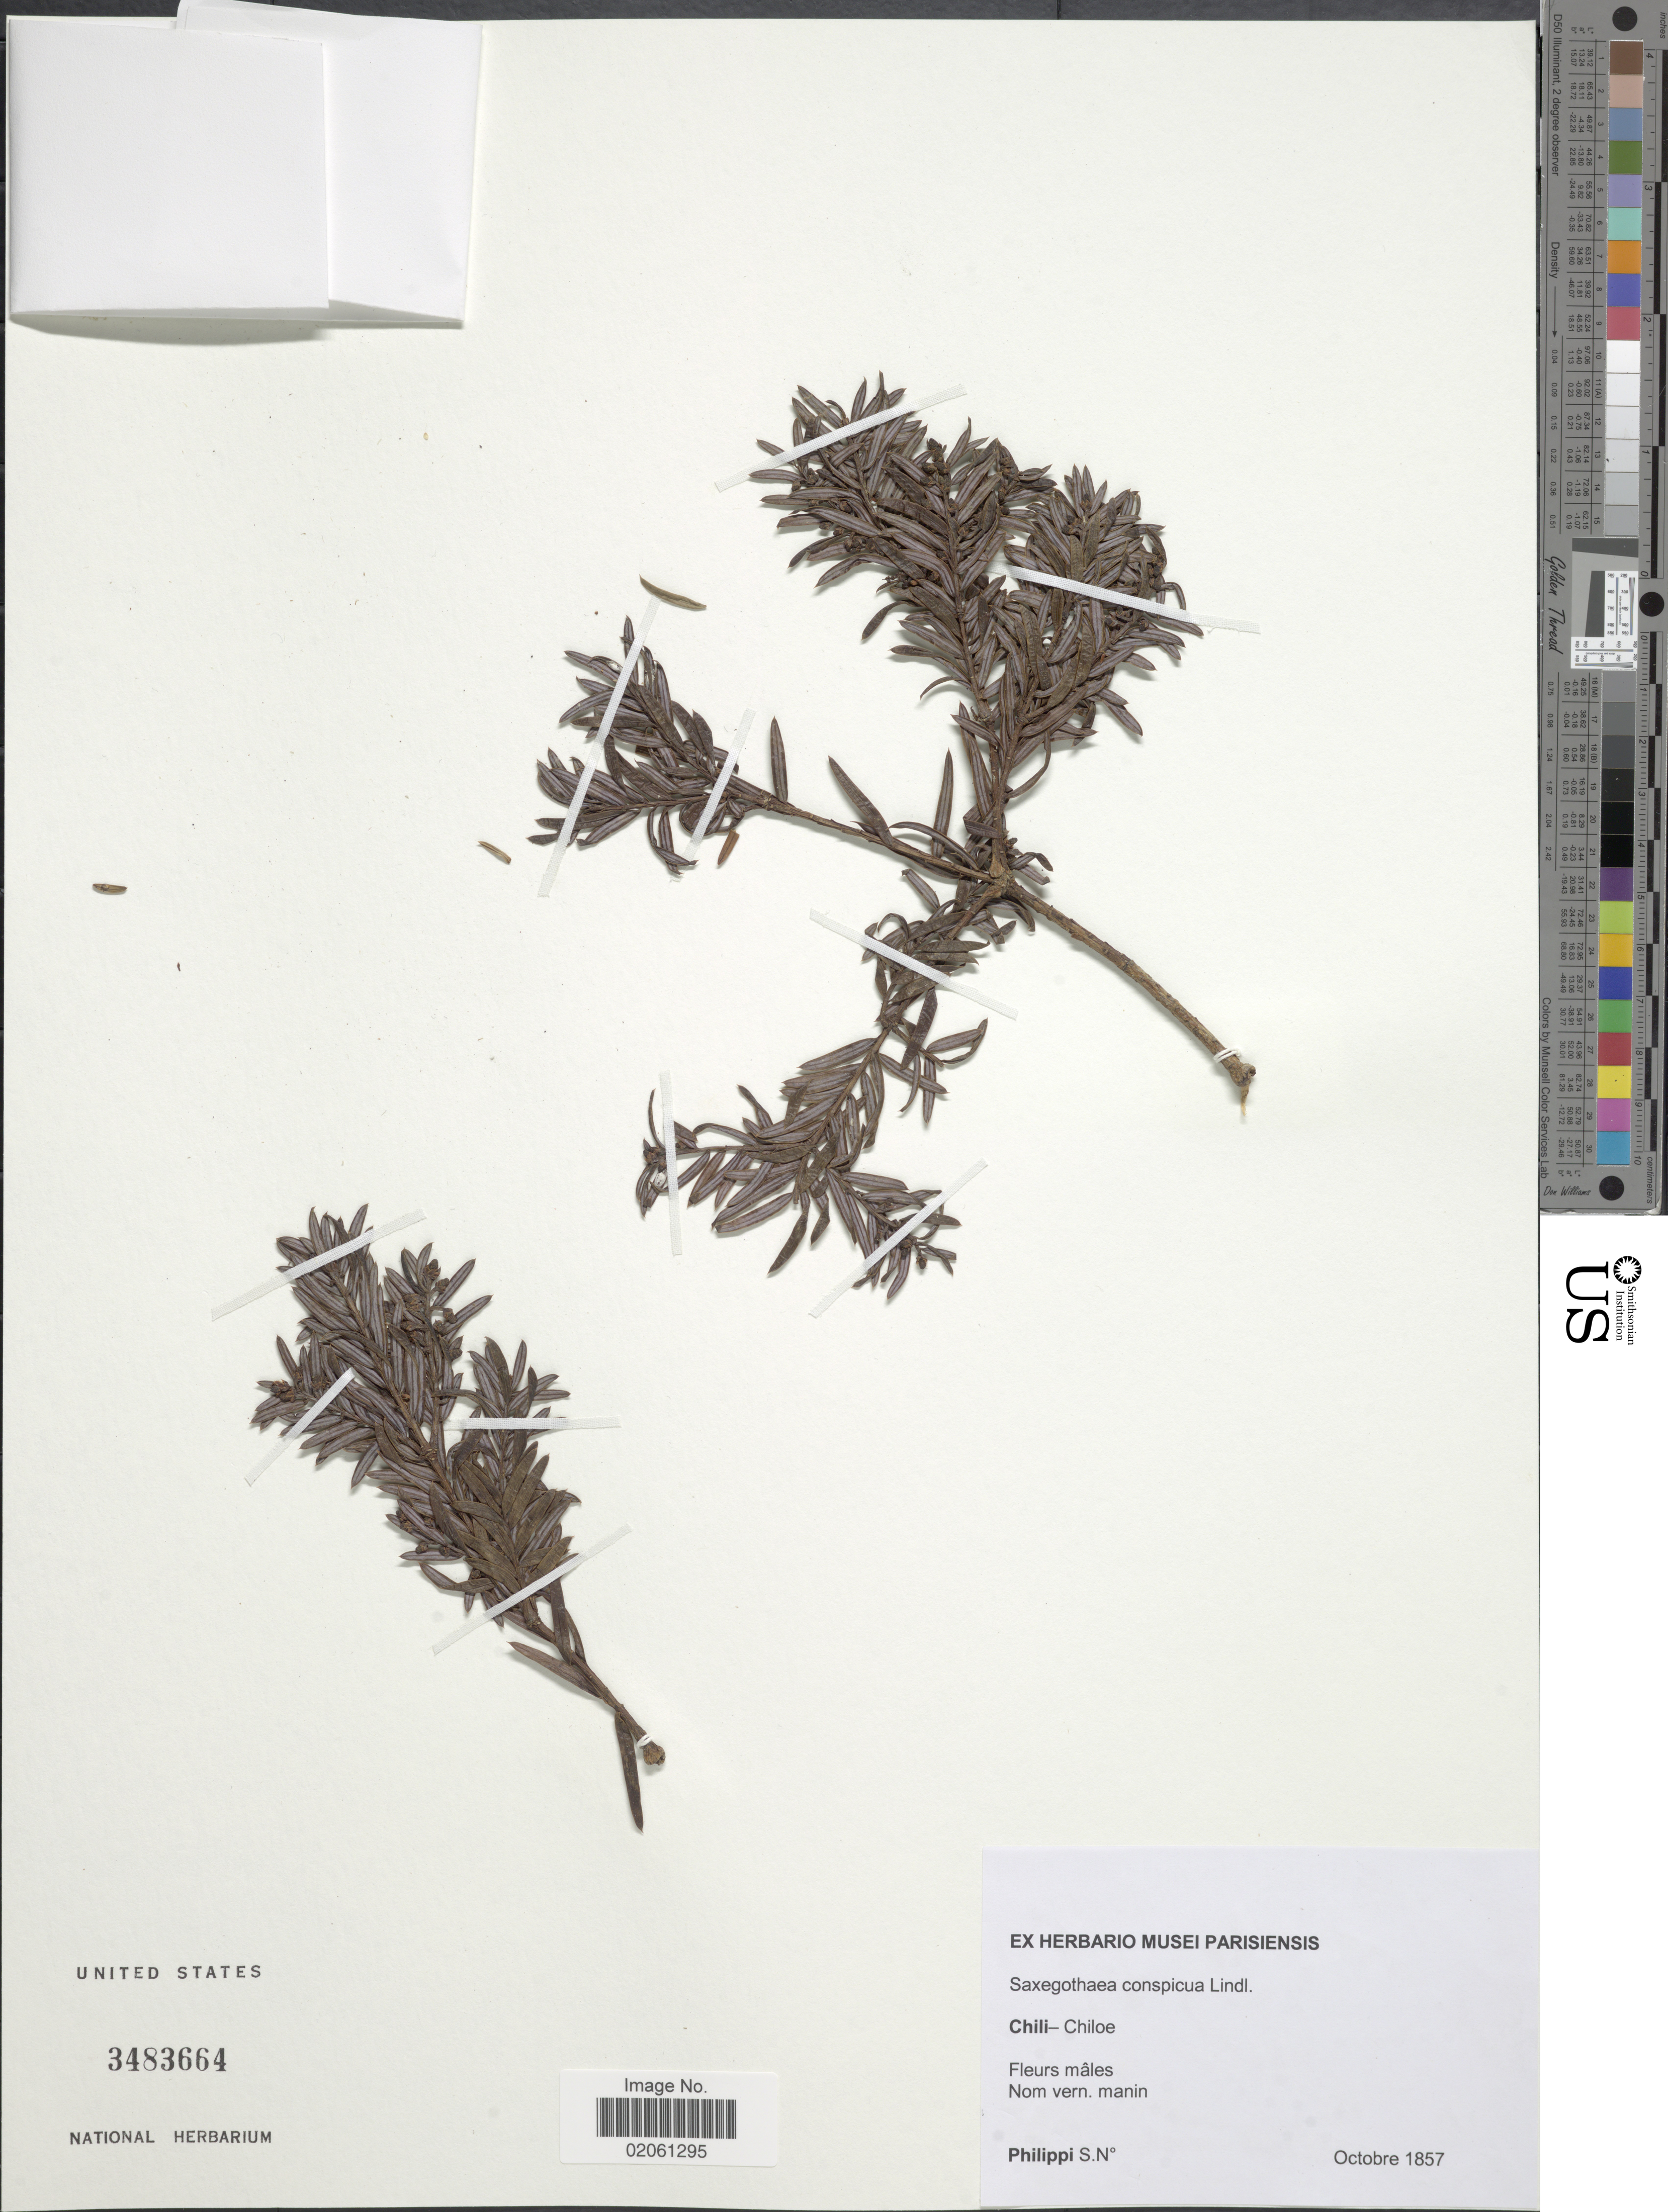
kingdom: Plantae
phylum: Tracheophyta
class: Pinopsida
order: Pinales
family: Podocarpaceae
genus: Saxegothaea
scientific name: Saxegothaea conspicua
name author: Lindl.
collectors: Philippi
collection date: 1857-10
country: Chile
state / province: Arica y Parinacota (XV)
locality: Chiloe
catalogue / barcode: US 3483664